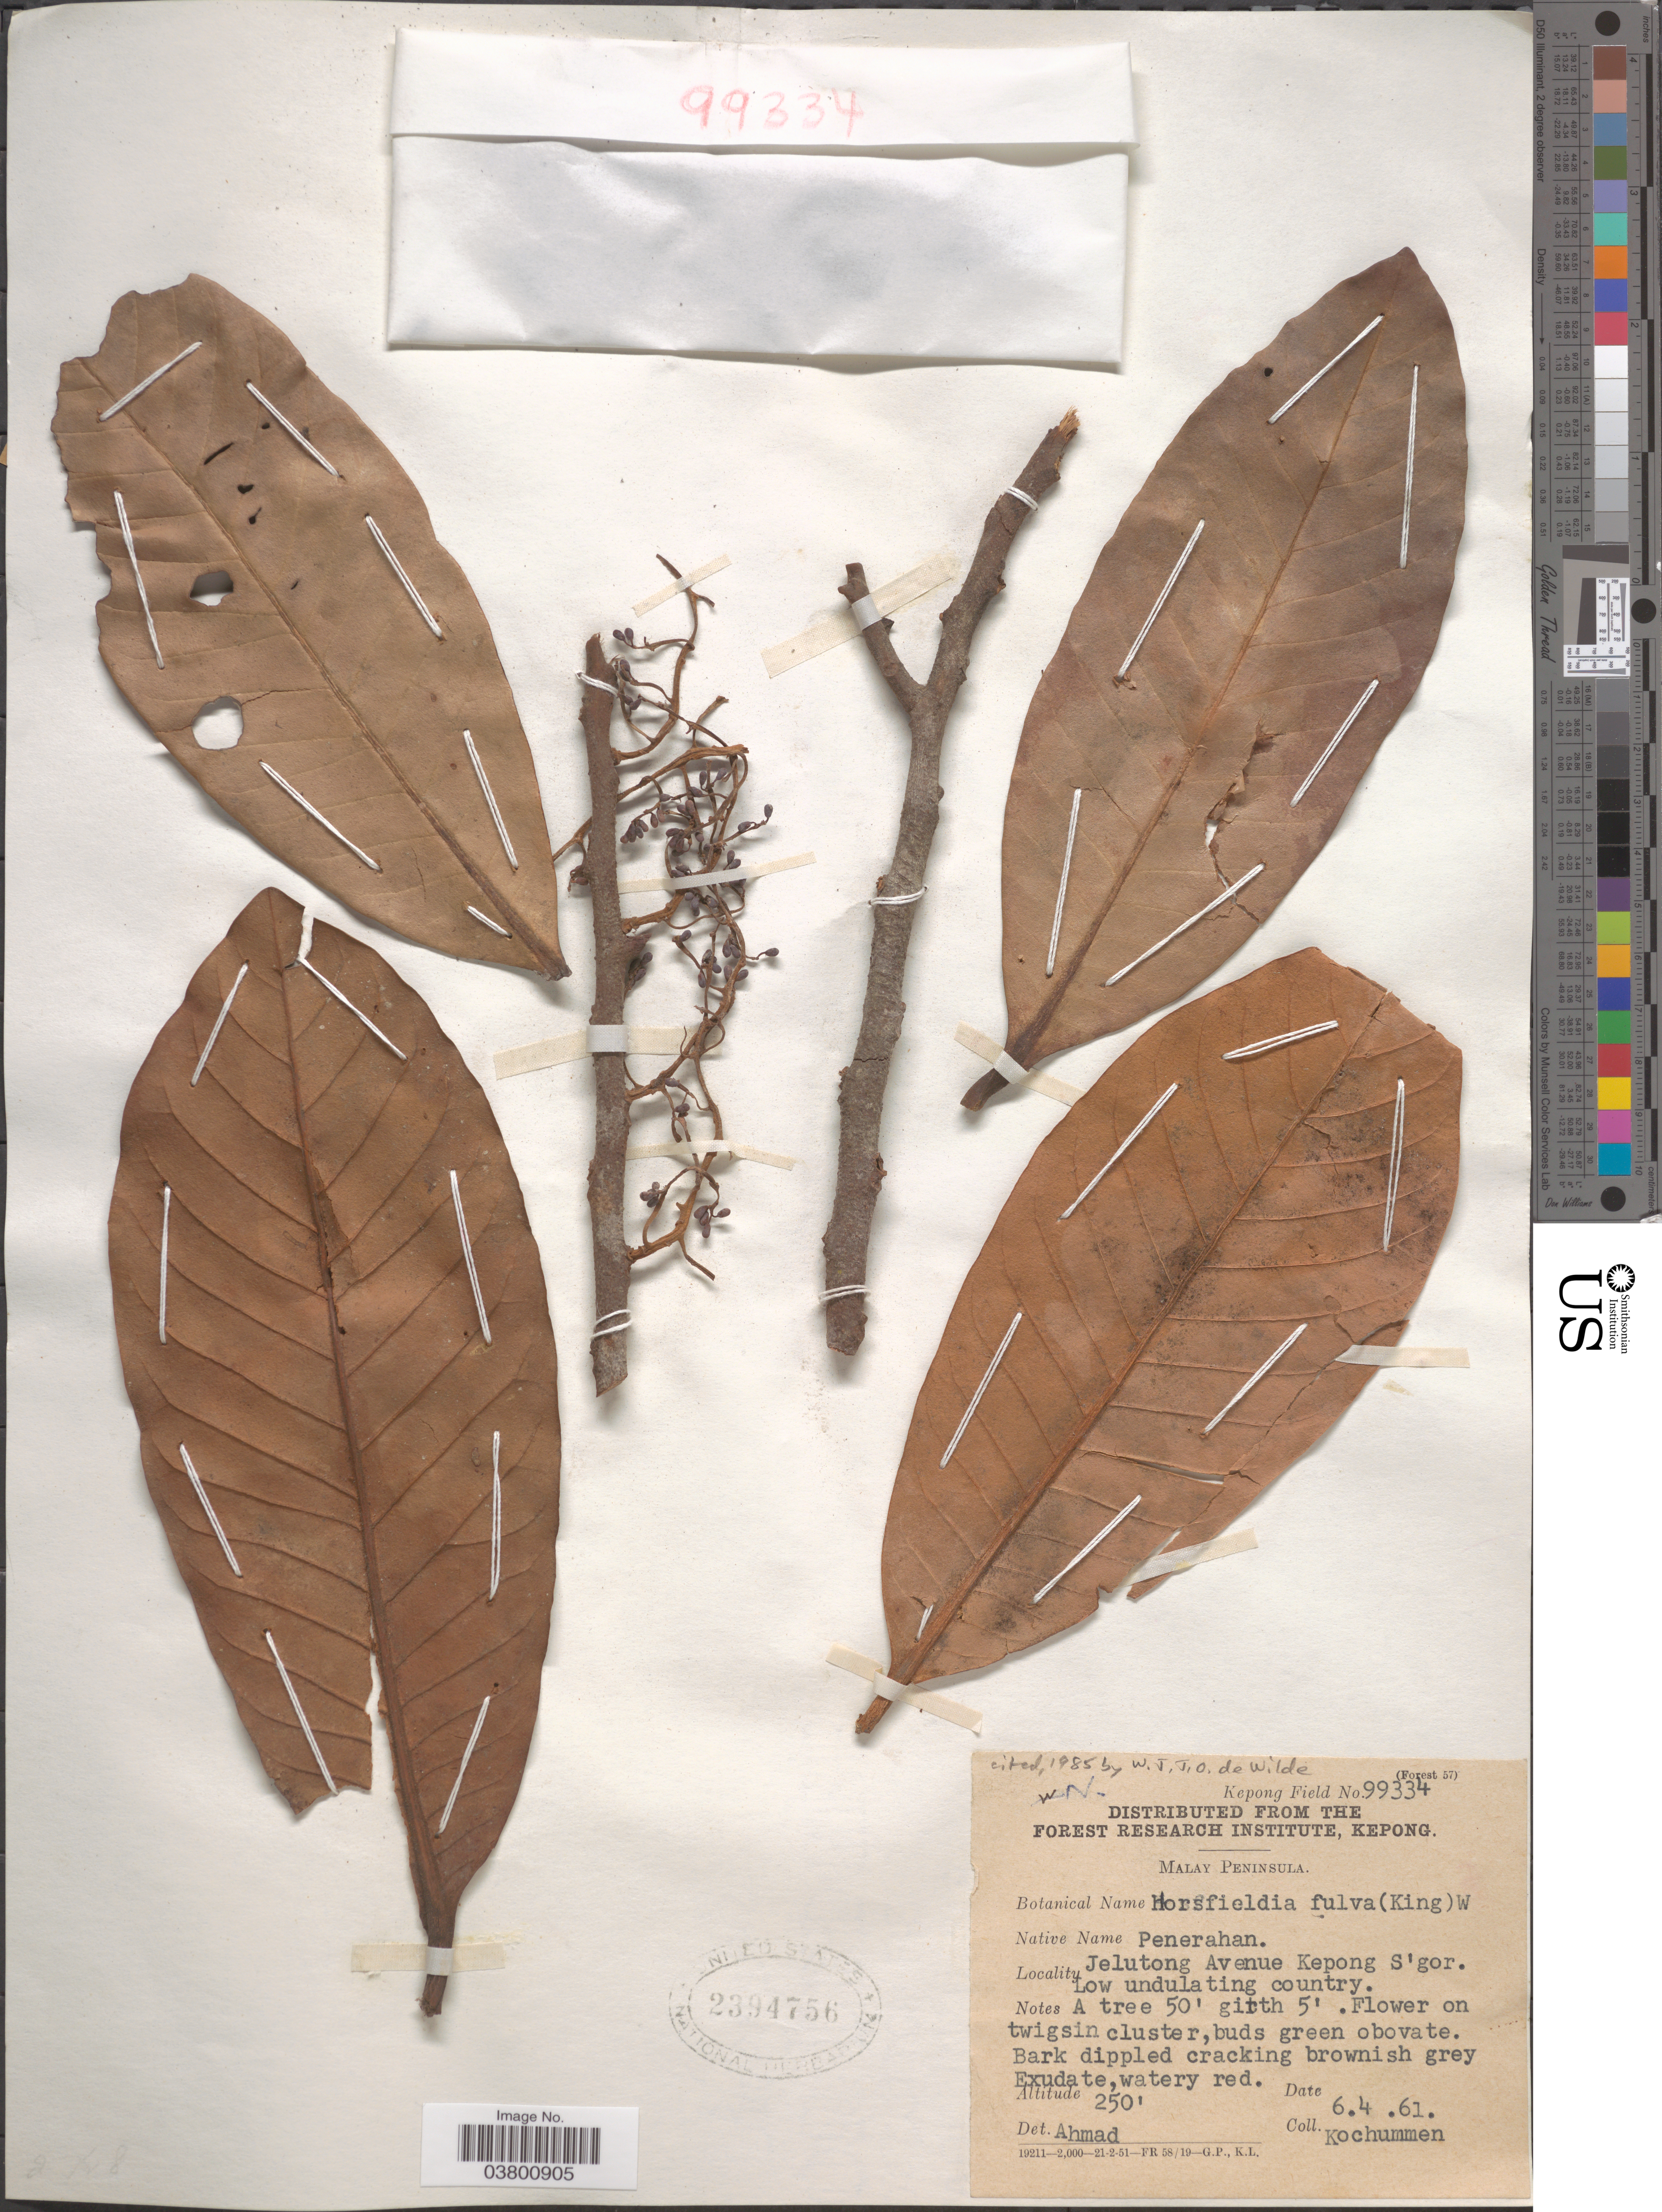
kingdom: Plantae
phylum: Tracheophyta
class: Magnoliopsida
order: Magnoliales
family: Myristicaceae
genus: Horsfieldia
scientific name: Horsfieldia fulva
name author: (King) Warb.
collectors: Kochummen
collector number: Kepong Field 99334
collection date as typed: Transcribed d/m/y: 6/4/61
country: Malaysia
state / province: Selangor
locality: Malay Peninsula. Jelutong Avenue Kepong S'gor.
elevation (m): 76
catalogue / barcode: US 2394756